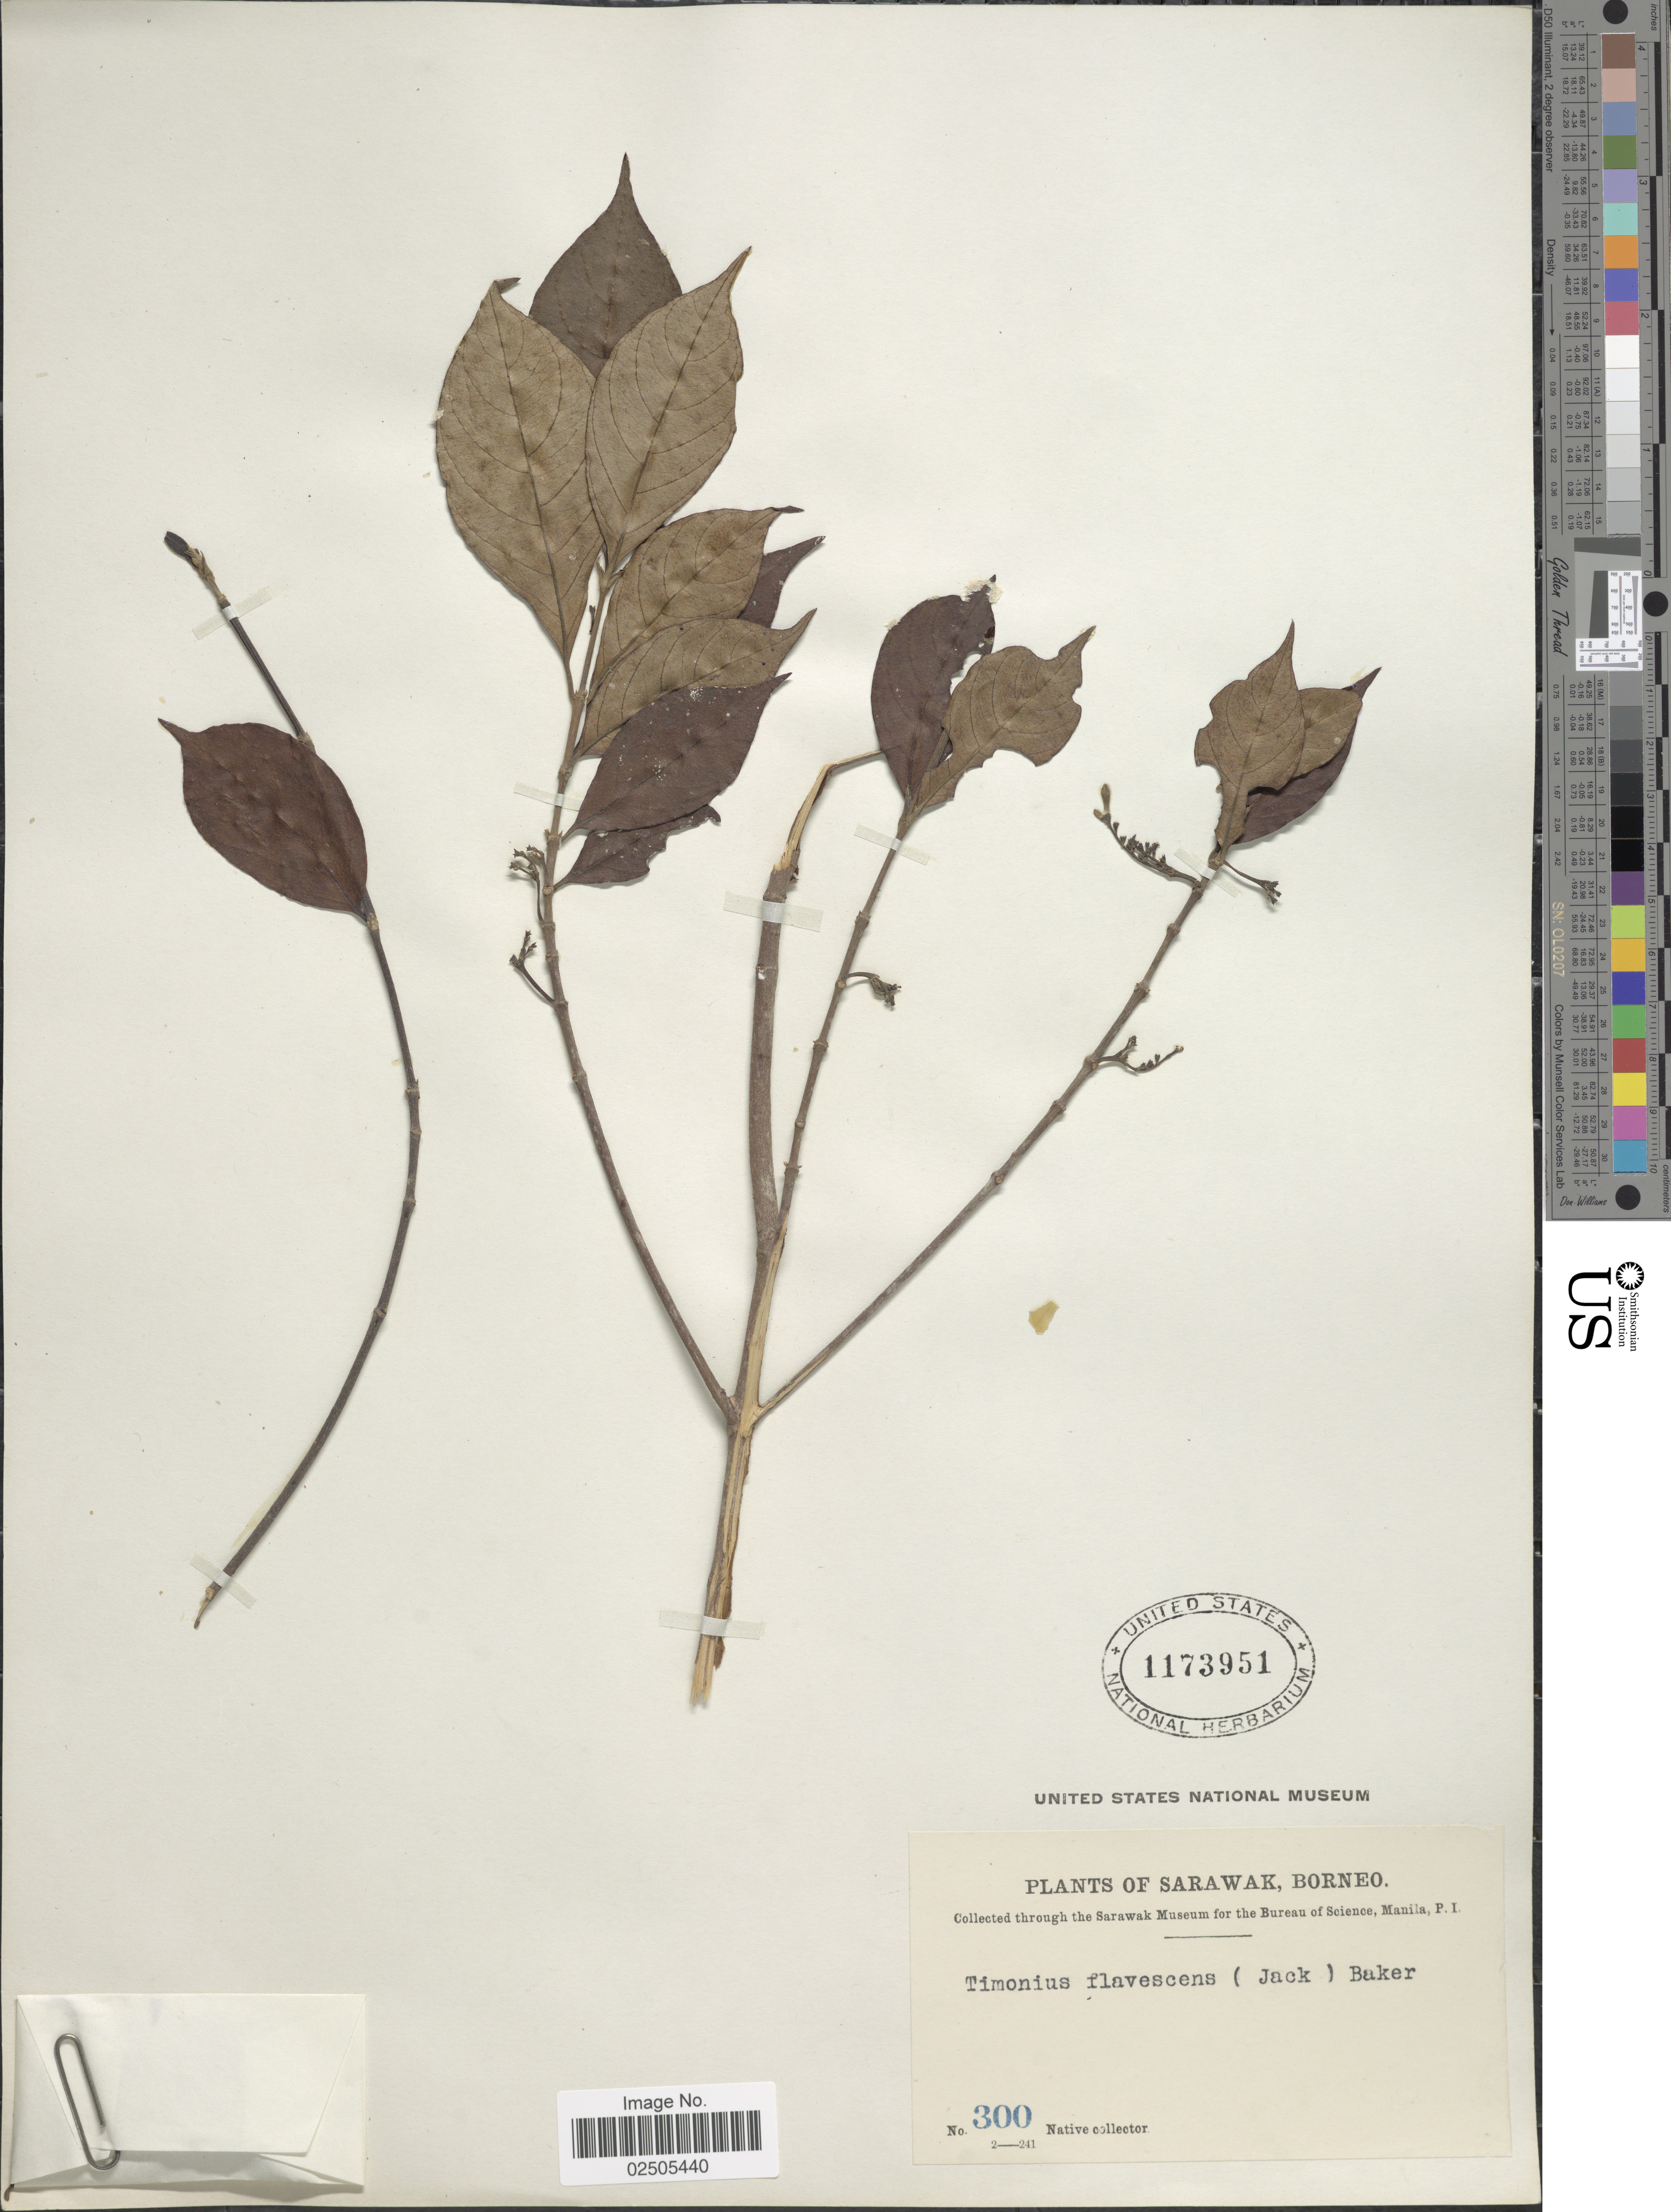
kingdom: Plantae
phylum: Tracheophyta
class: Magnoliopsida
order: Gentianales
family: Rubiaceae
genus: Timonius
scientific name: Timonius flavescens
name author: (Jack) Baker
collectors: Native collector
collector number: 300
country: Malaysia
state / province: Sarawak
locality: Borneo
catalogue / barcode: US 1173951